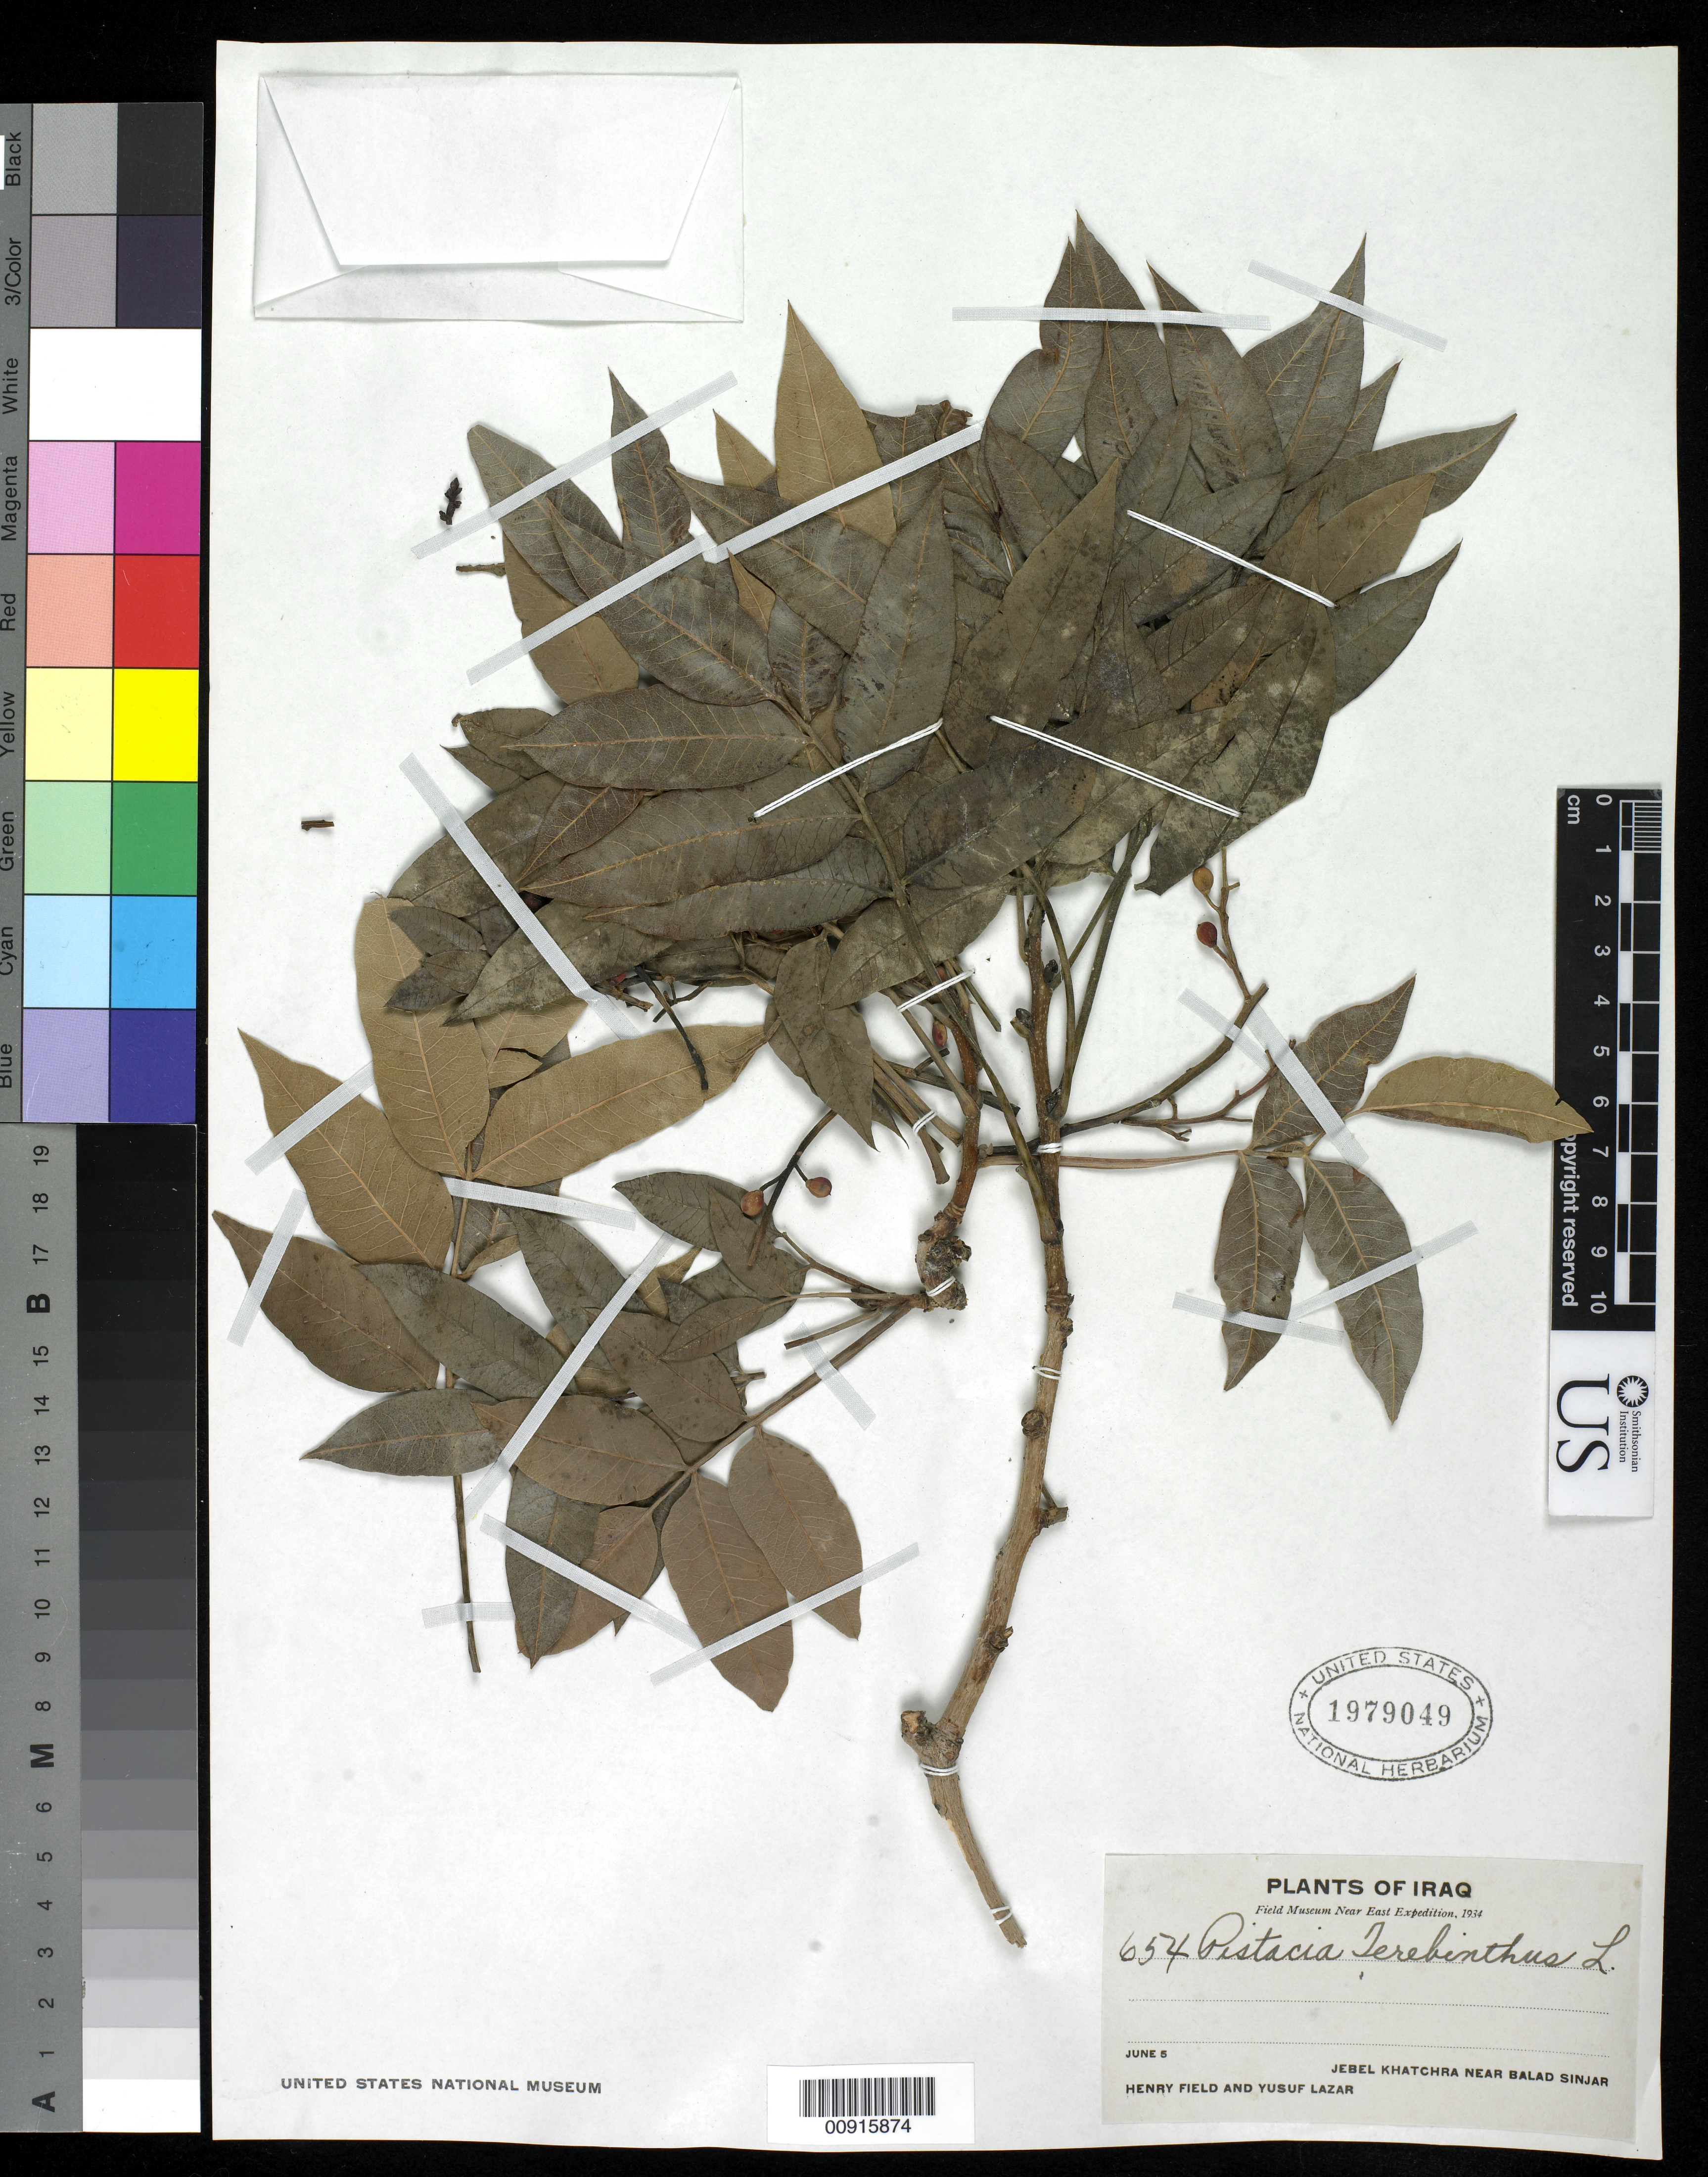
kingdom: Plantae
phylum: Tracheophyta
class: Magnoliopsida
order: Sapindales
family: Anacardiaceae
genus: Pistacia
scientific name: Pistacia vera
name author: L.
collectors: H. Field & Y. Lazar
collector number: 654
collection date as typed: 05 Jun 1934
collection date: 1934-06-05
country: Iraq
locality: Jebel Khatchra near Balad Sinjar.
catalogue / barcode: US 1979049